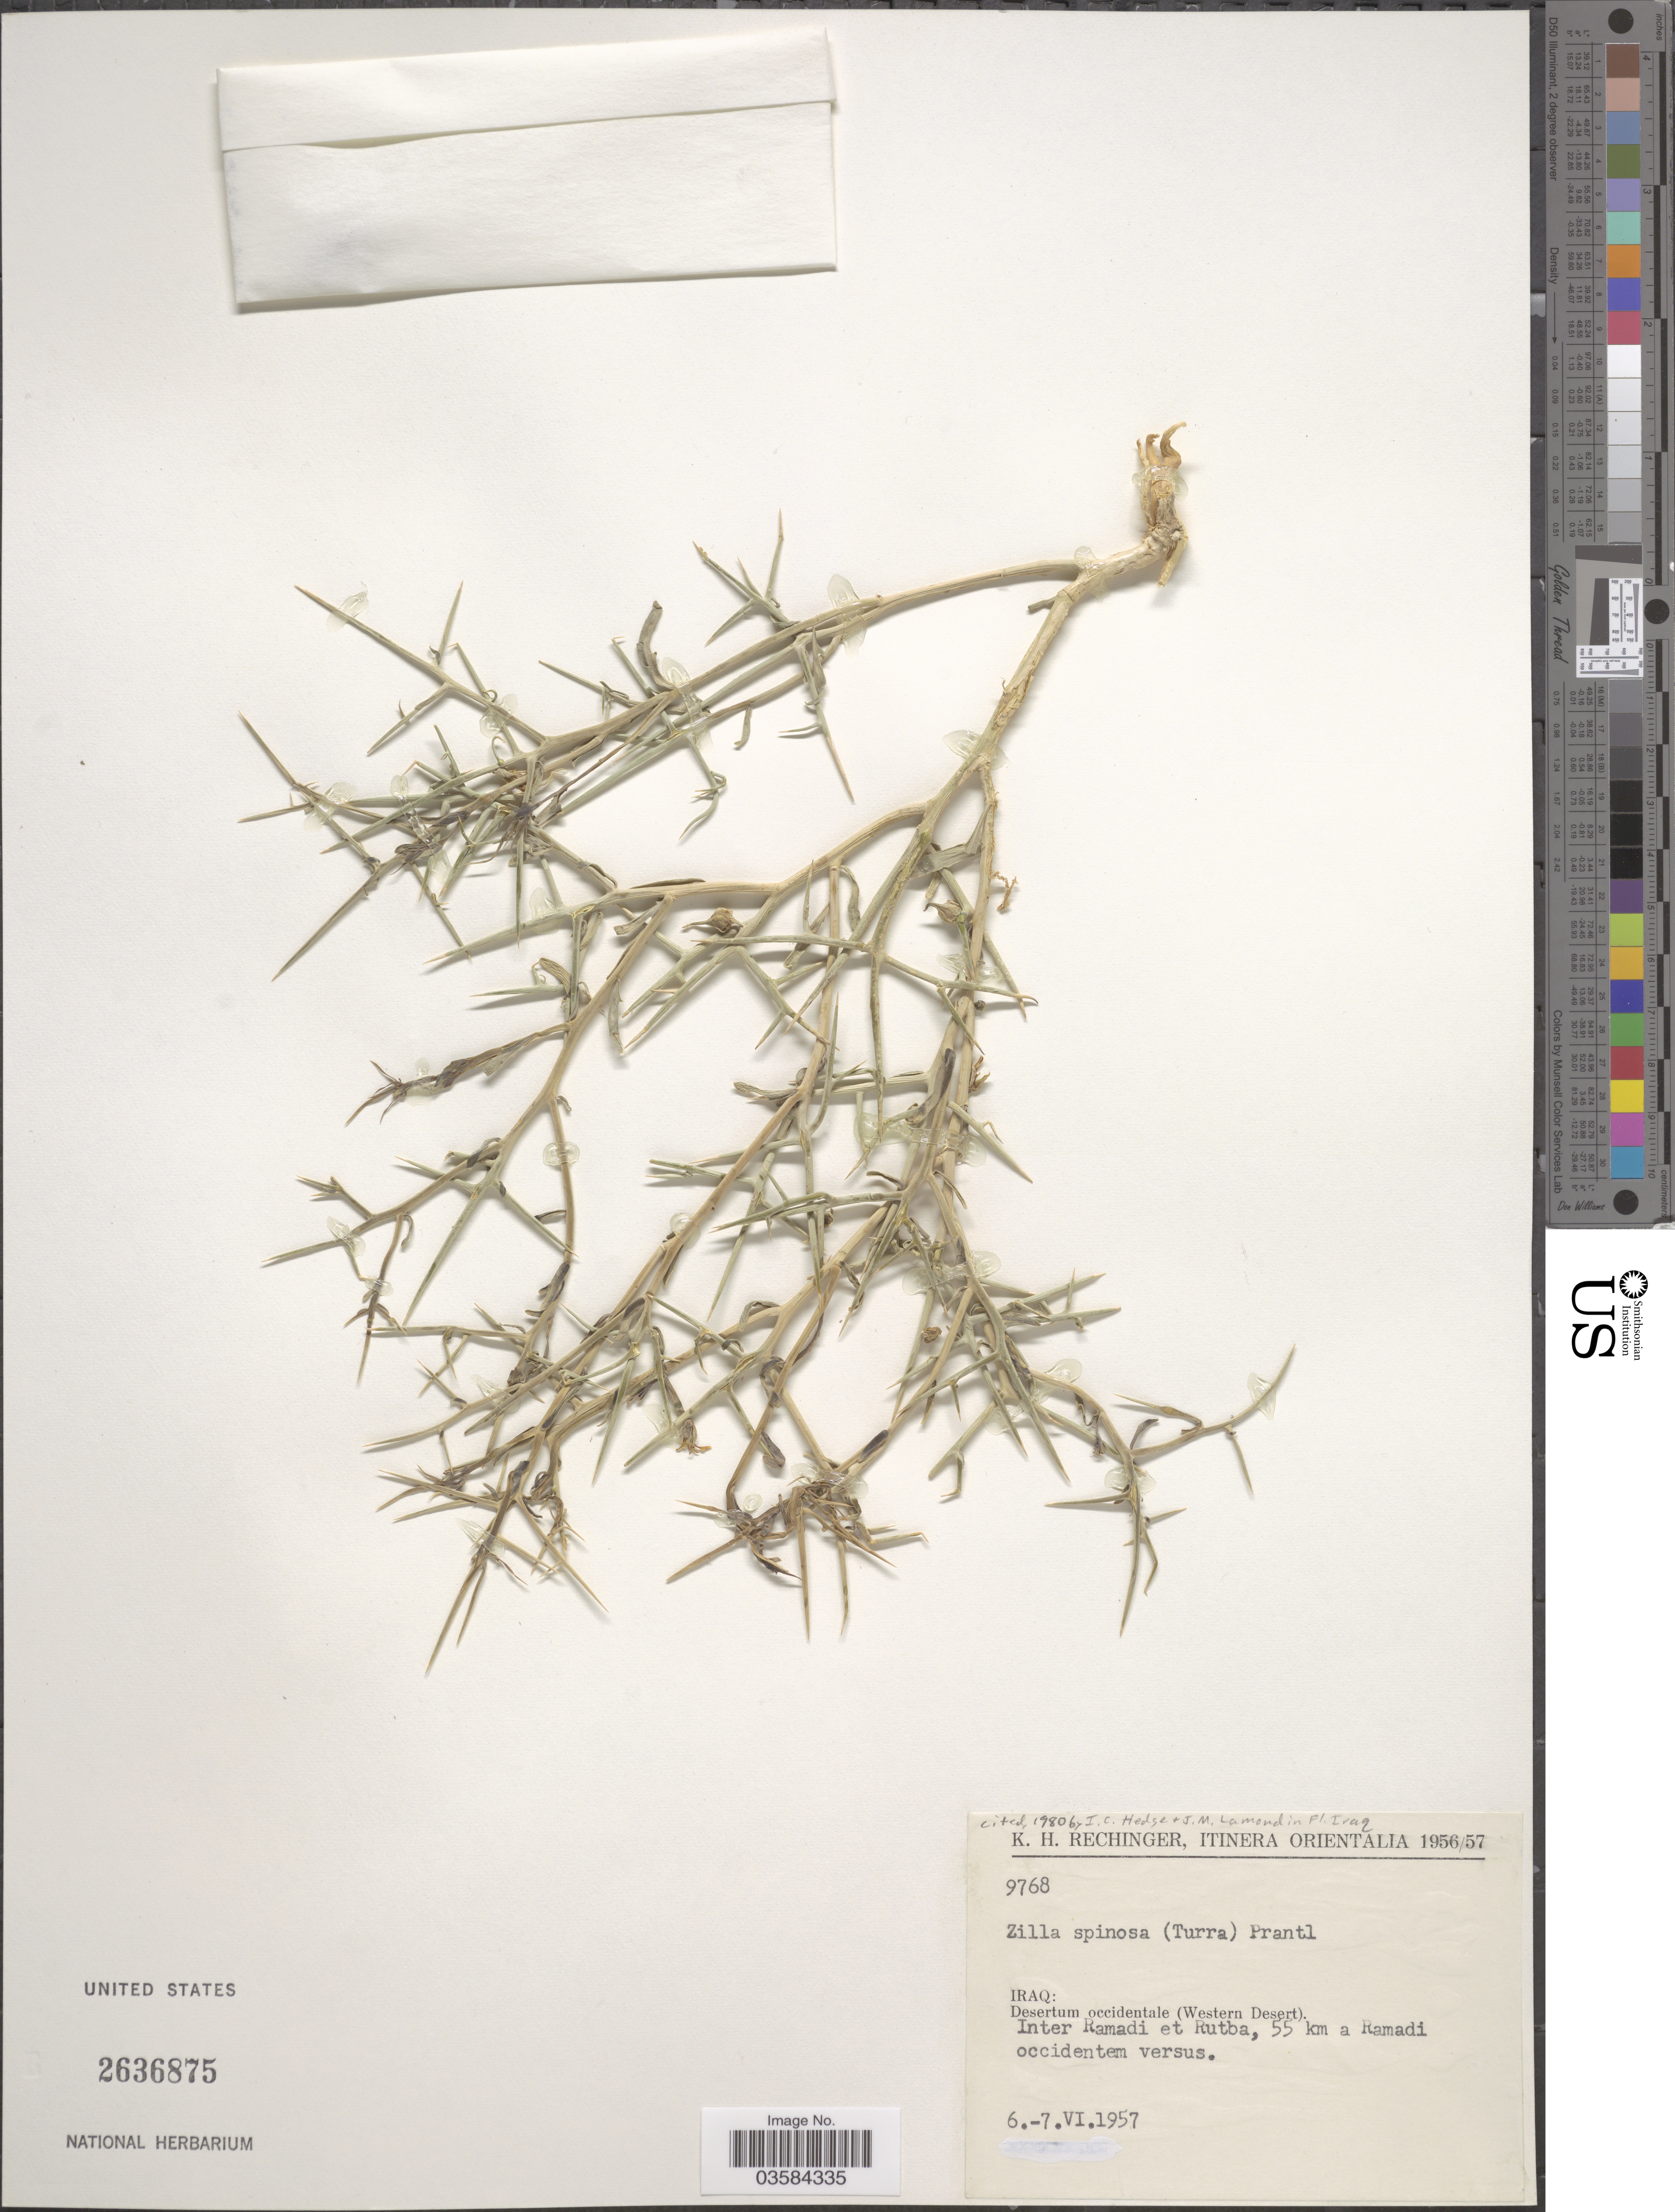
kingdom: Plantae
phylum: Tracheophyta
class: Magnoliopsida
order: Brassicales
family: Brassicaceae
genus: Zilla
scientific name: Zilla spinosa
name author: (L.) Prantl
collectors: K. H. Rechinger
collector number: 9768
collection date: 1957-06-06/1957-06-07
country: Iraq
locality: Itinera Orientalia. Desertum occidentale (Western Desert). Inter Ramadi et Rutba, 55 km a Ramadi occidentem versus.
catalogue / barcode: US 2636875